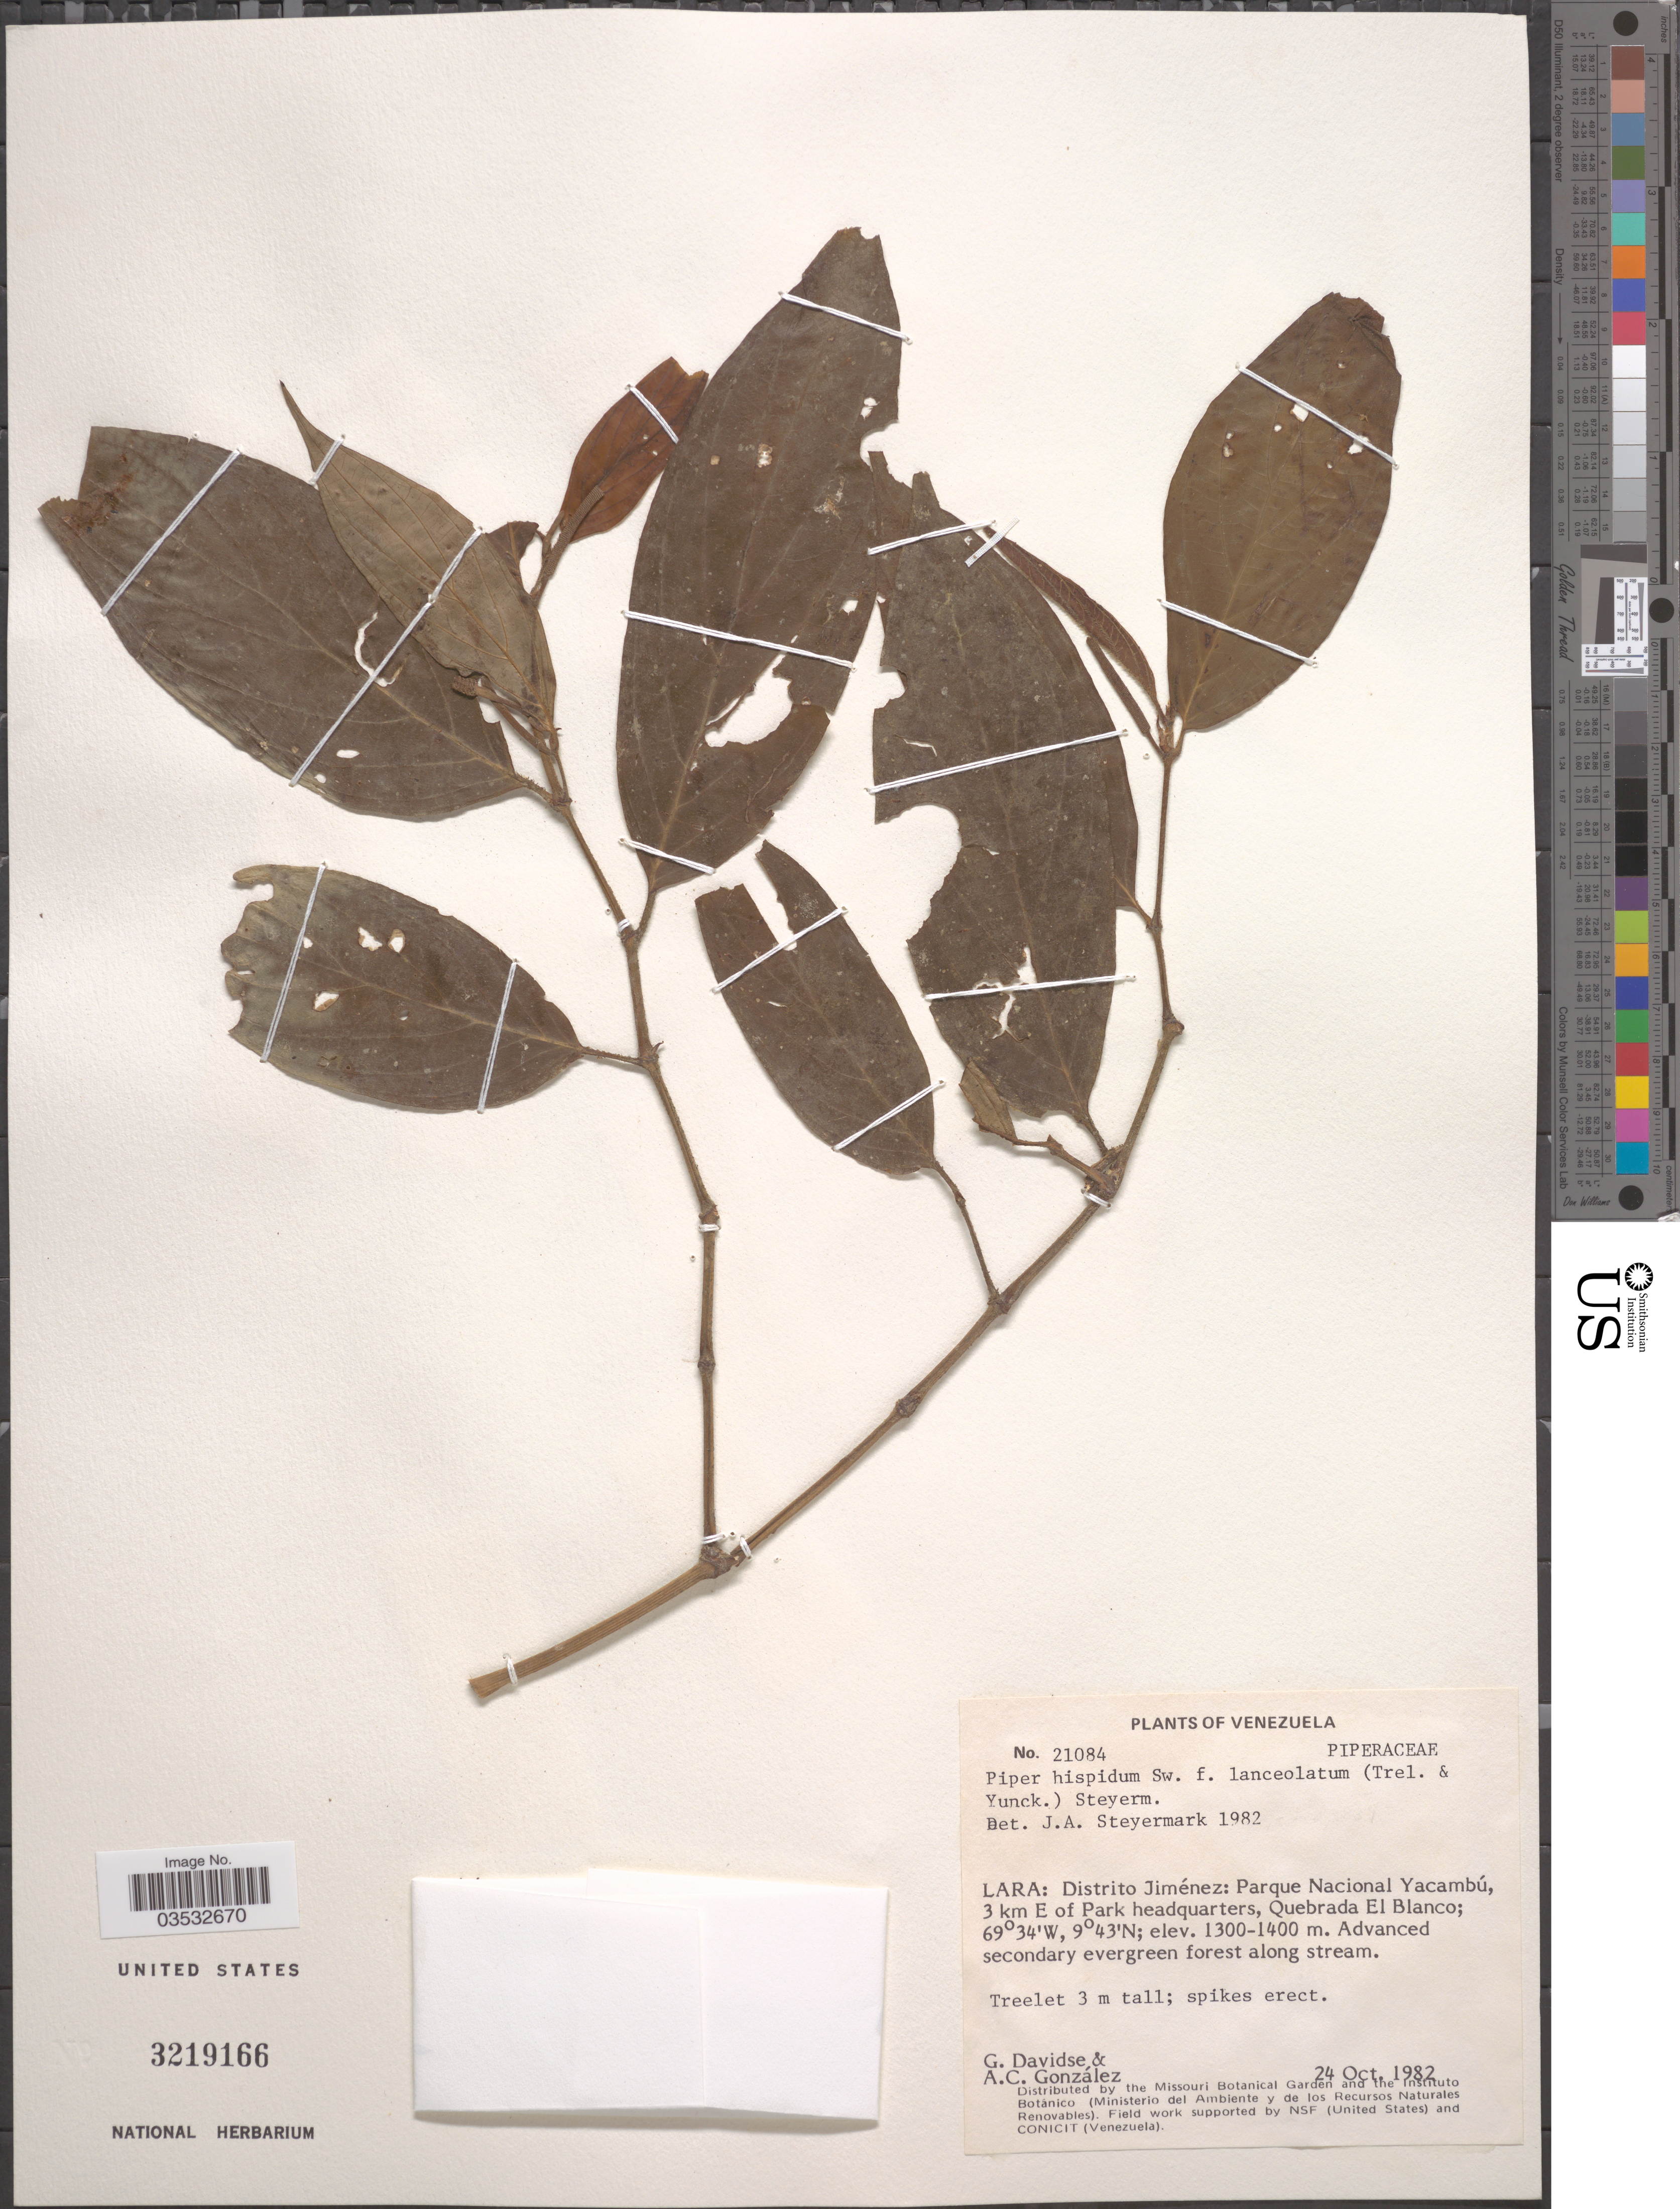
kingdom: Plantae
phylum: Tracheophyta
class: Magnoliopsida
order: Piperales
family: Piperaceae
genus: Piper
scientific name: Piper hispidum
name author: Sw.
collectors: G. Davidse & A. C. González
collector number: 21084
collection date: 1982-10-24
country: Venezuela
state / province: Lara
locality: Distrito Jiménez: Parque Nacional Yacambú, 3 km E of Park headquarters, Quebrada El Blanco.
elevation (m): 1300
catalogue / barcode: US 3219166